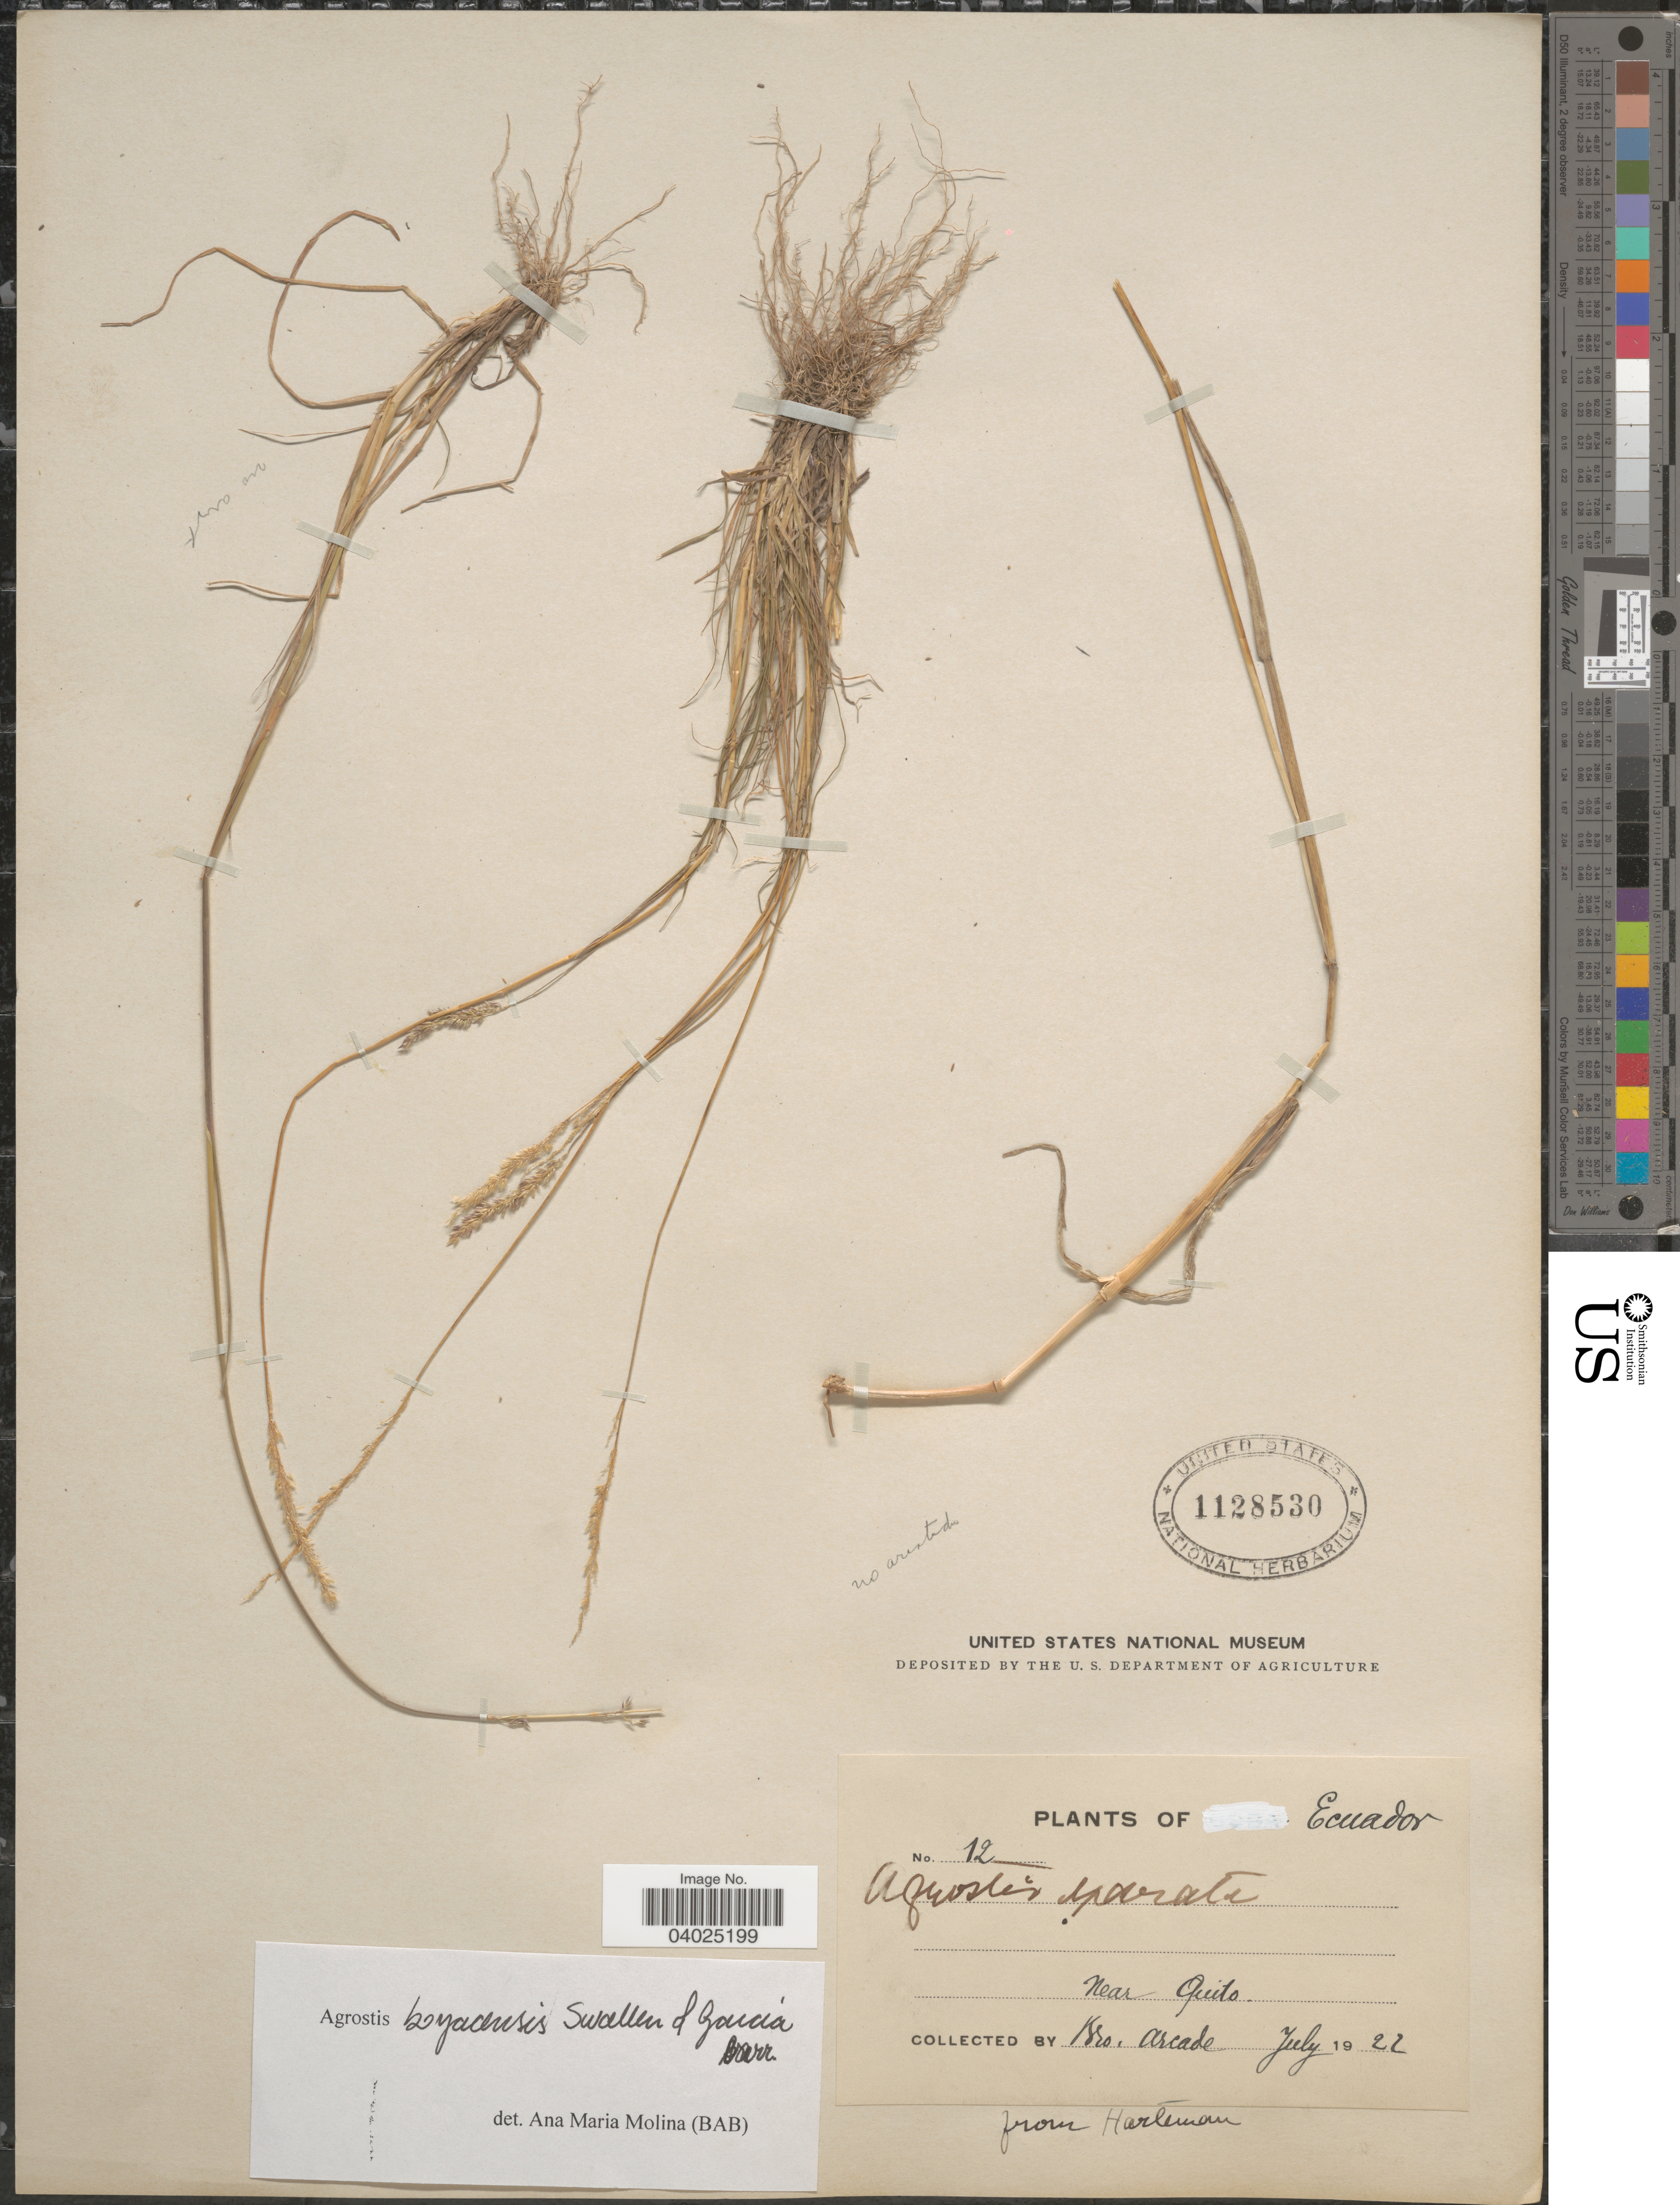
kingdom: Plantae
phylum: Tracheophyta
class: Liliopsida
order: Poales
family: Poaceae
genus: Agrostis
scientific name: Agrostis sp.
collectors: Arcade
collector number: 12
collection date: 1922-07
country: Ecuador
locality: Near Quito.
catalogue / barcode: US 1128530